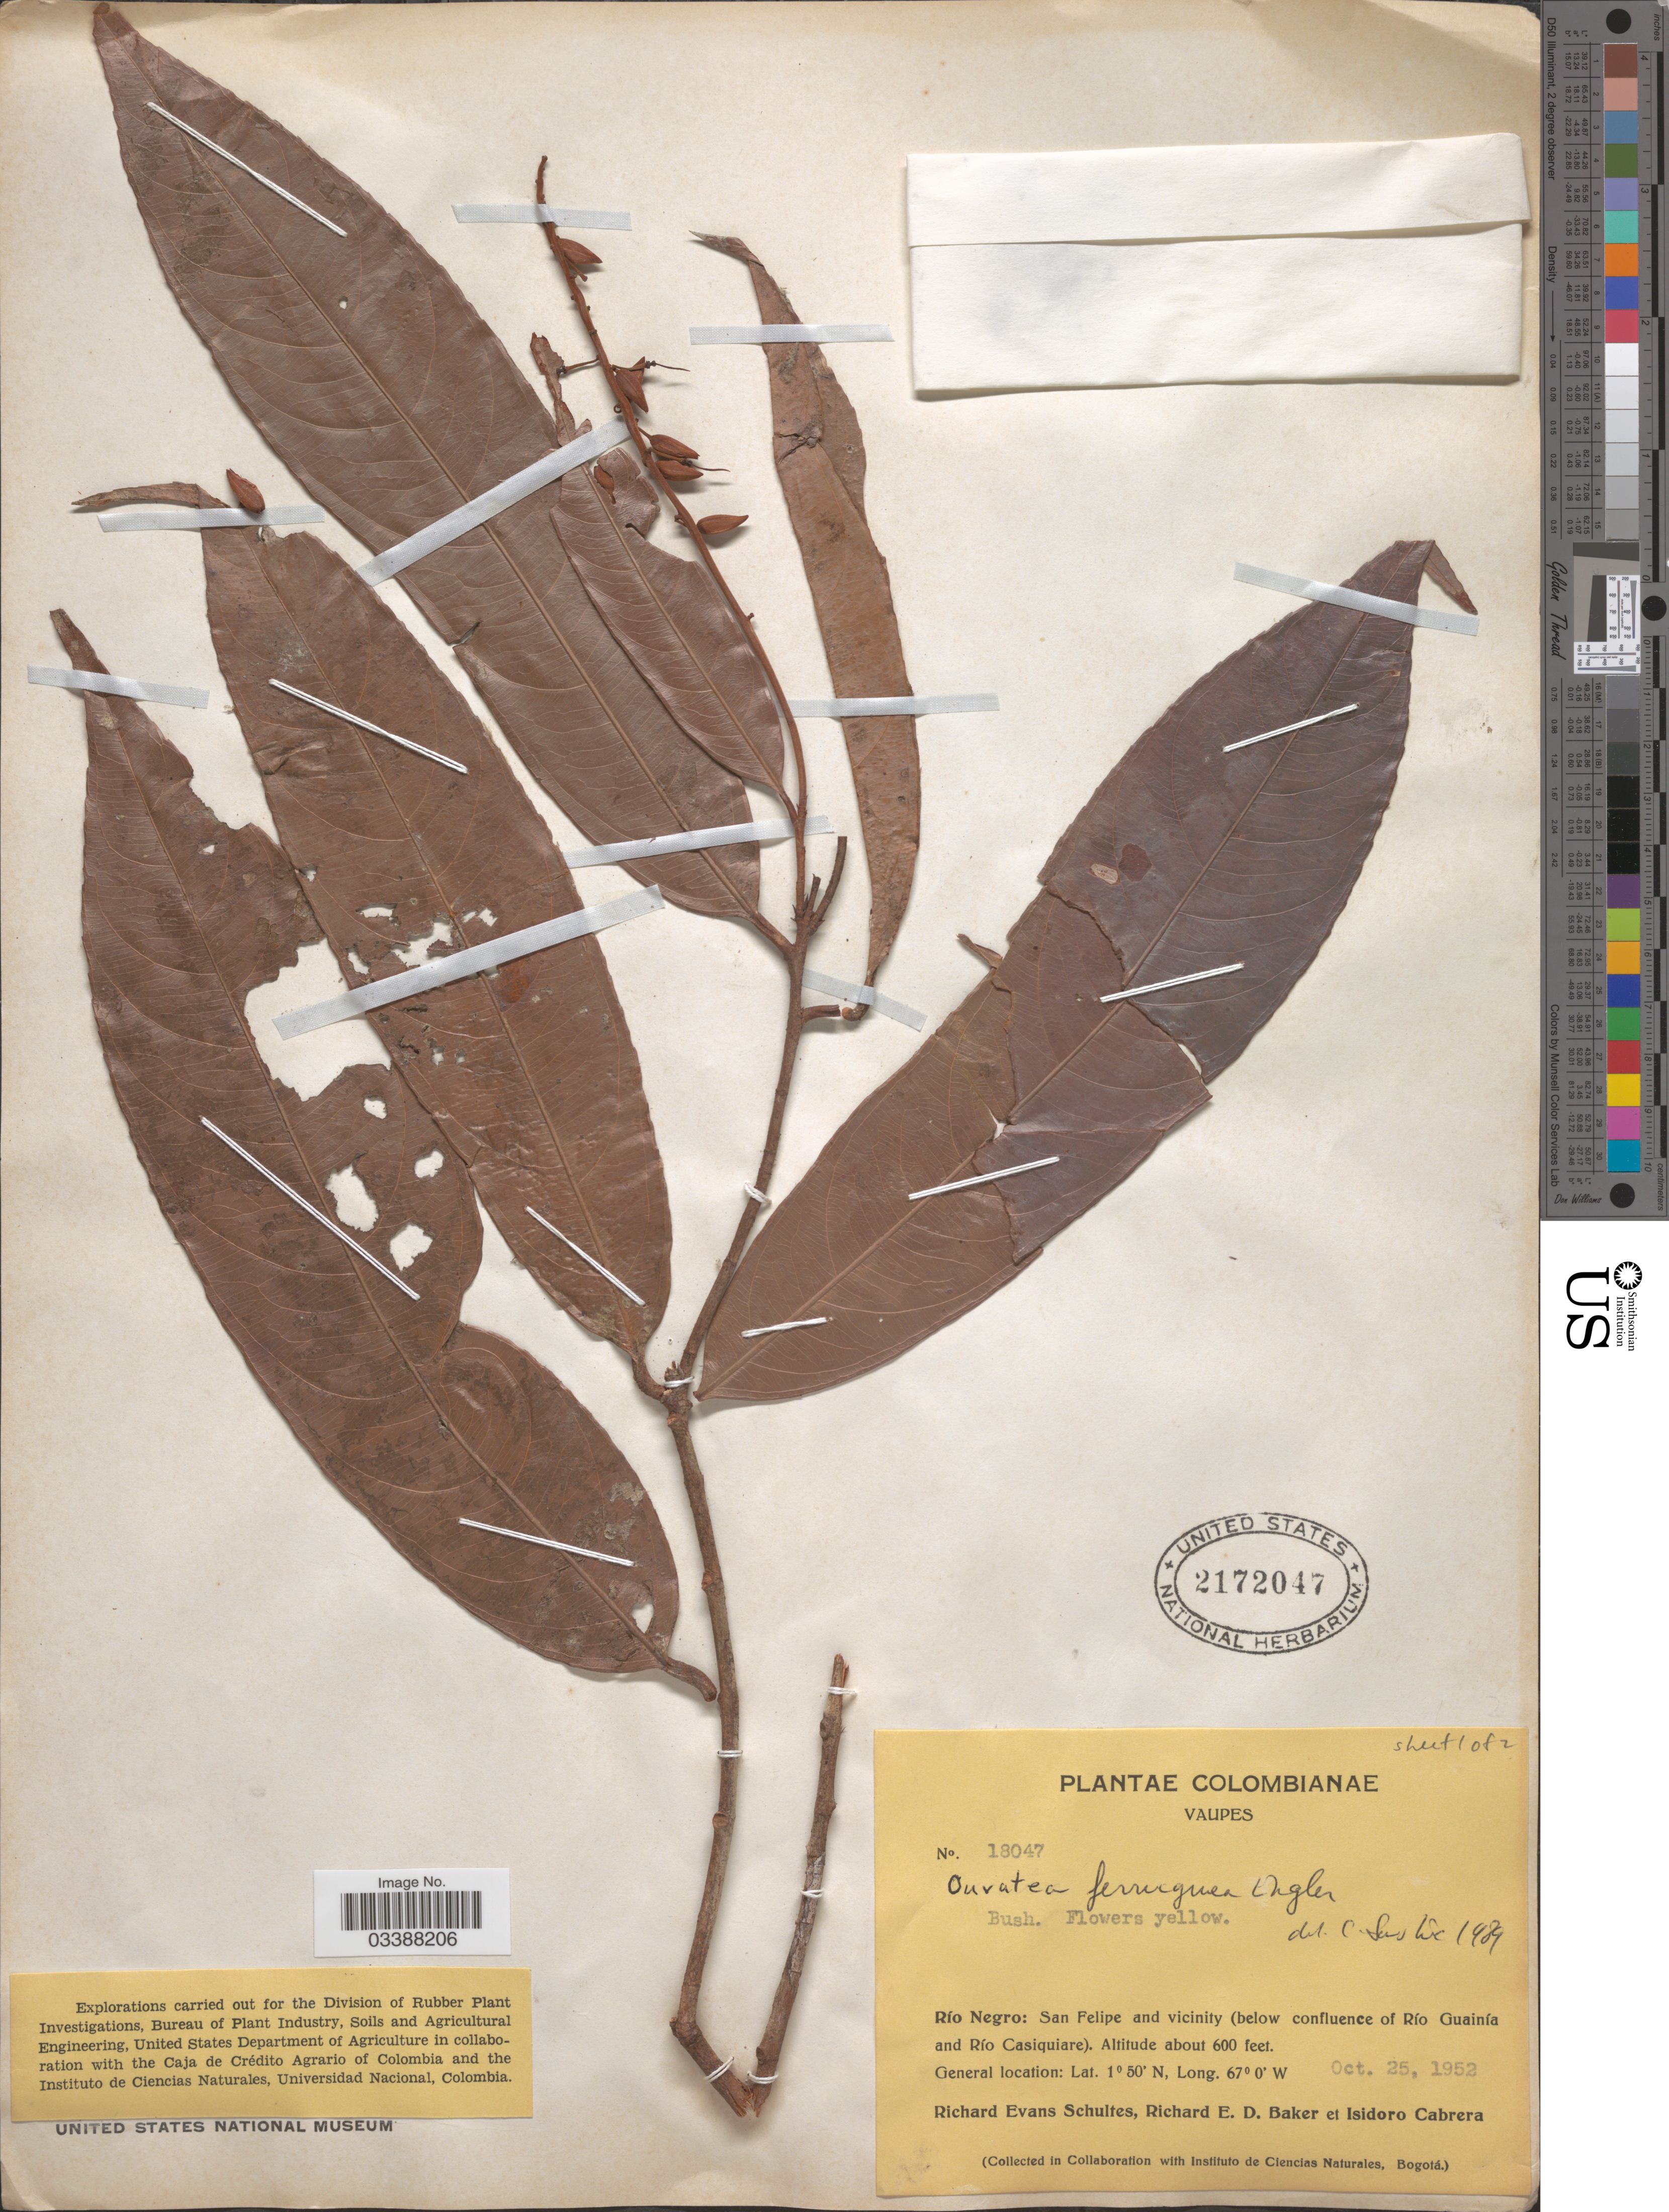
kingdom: Plantae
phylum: Tracheophyta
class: Magnoliopsida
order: Malpighiales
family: Ochnaceae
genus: Ouratea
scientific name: Ouratea ferruginea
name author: Engl.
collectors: R. E. Schultes, R. E. D. Baker & I. Cabrera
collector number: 18047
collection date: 1952-10-25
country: Colombia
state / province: Vaupés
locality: Río Negro: San Felipe and vicinity (below confluence of Río Guainía and Río Casiquiare).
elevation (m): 183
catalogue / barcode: US 2172047